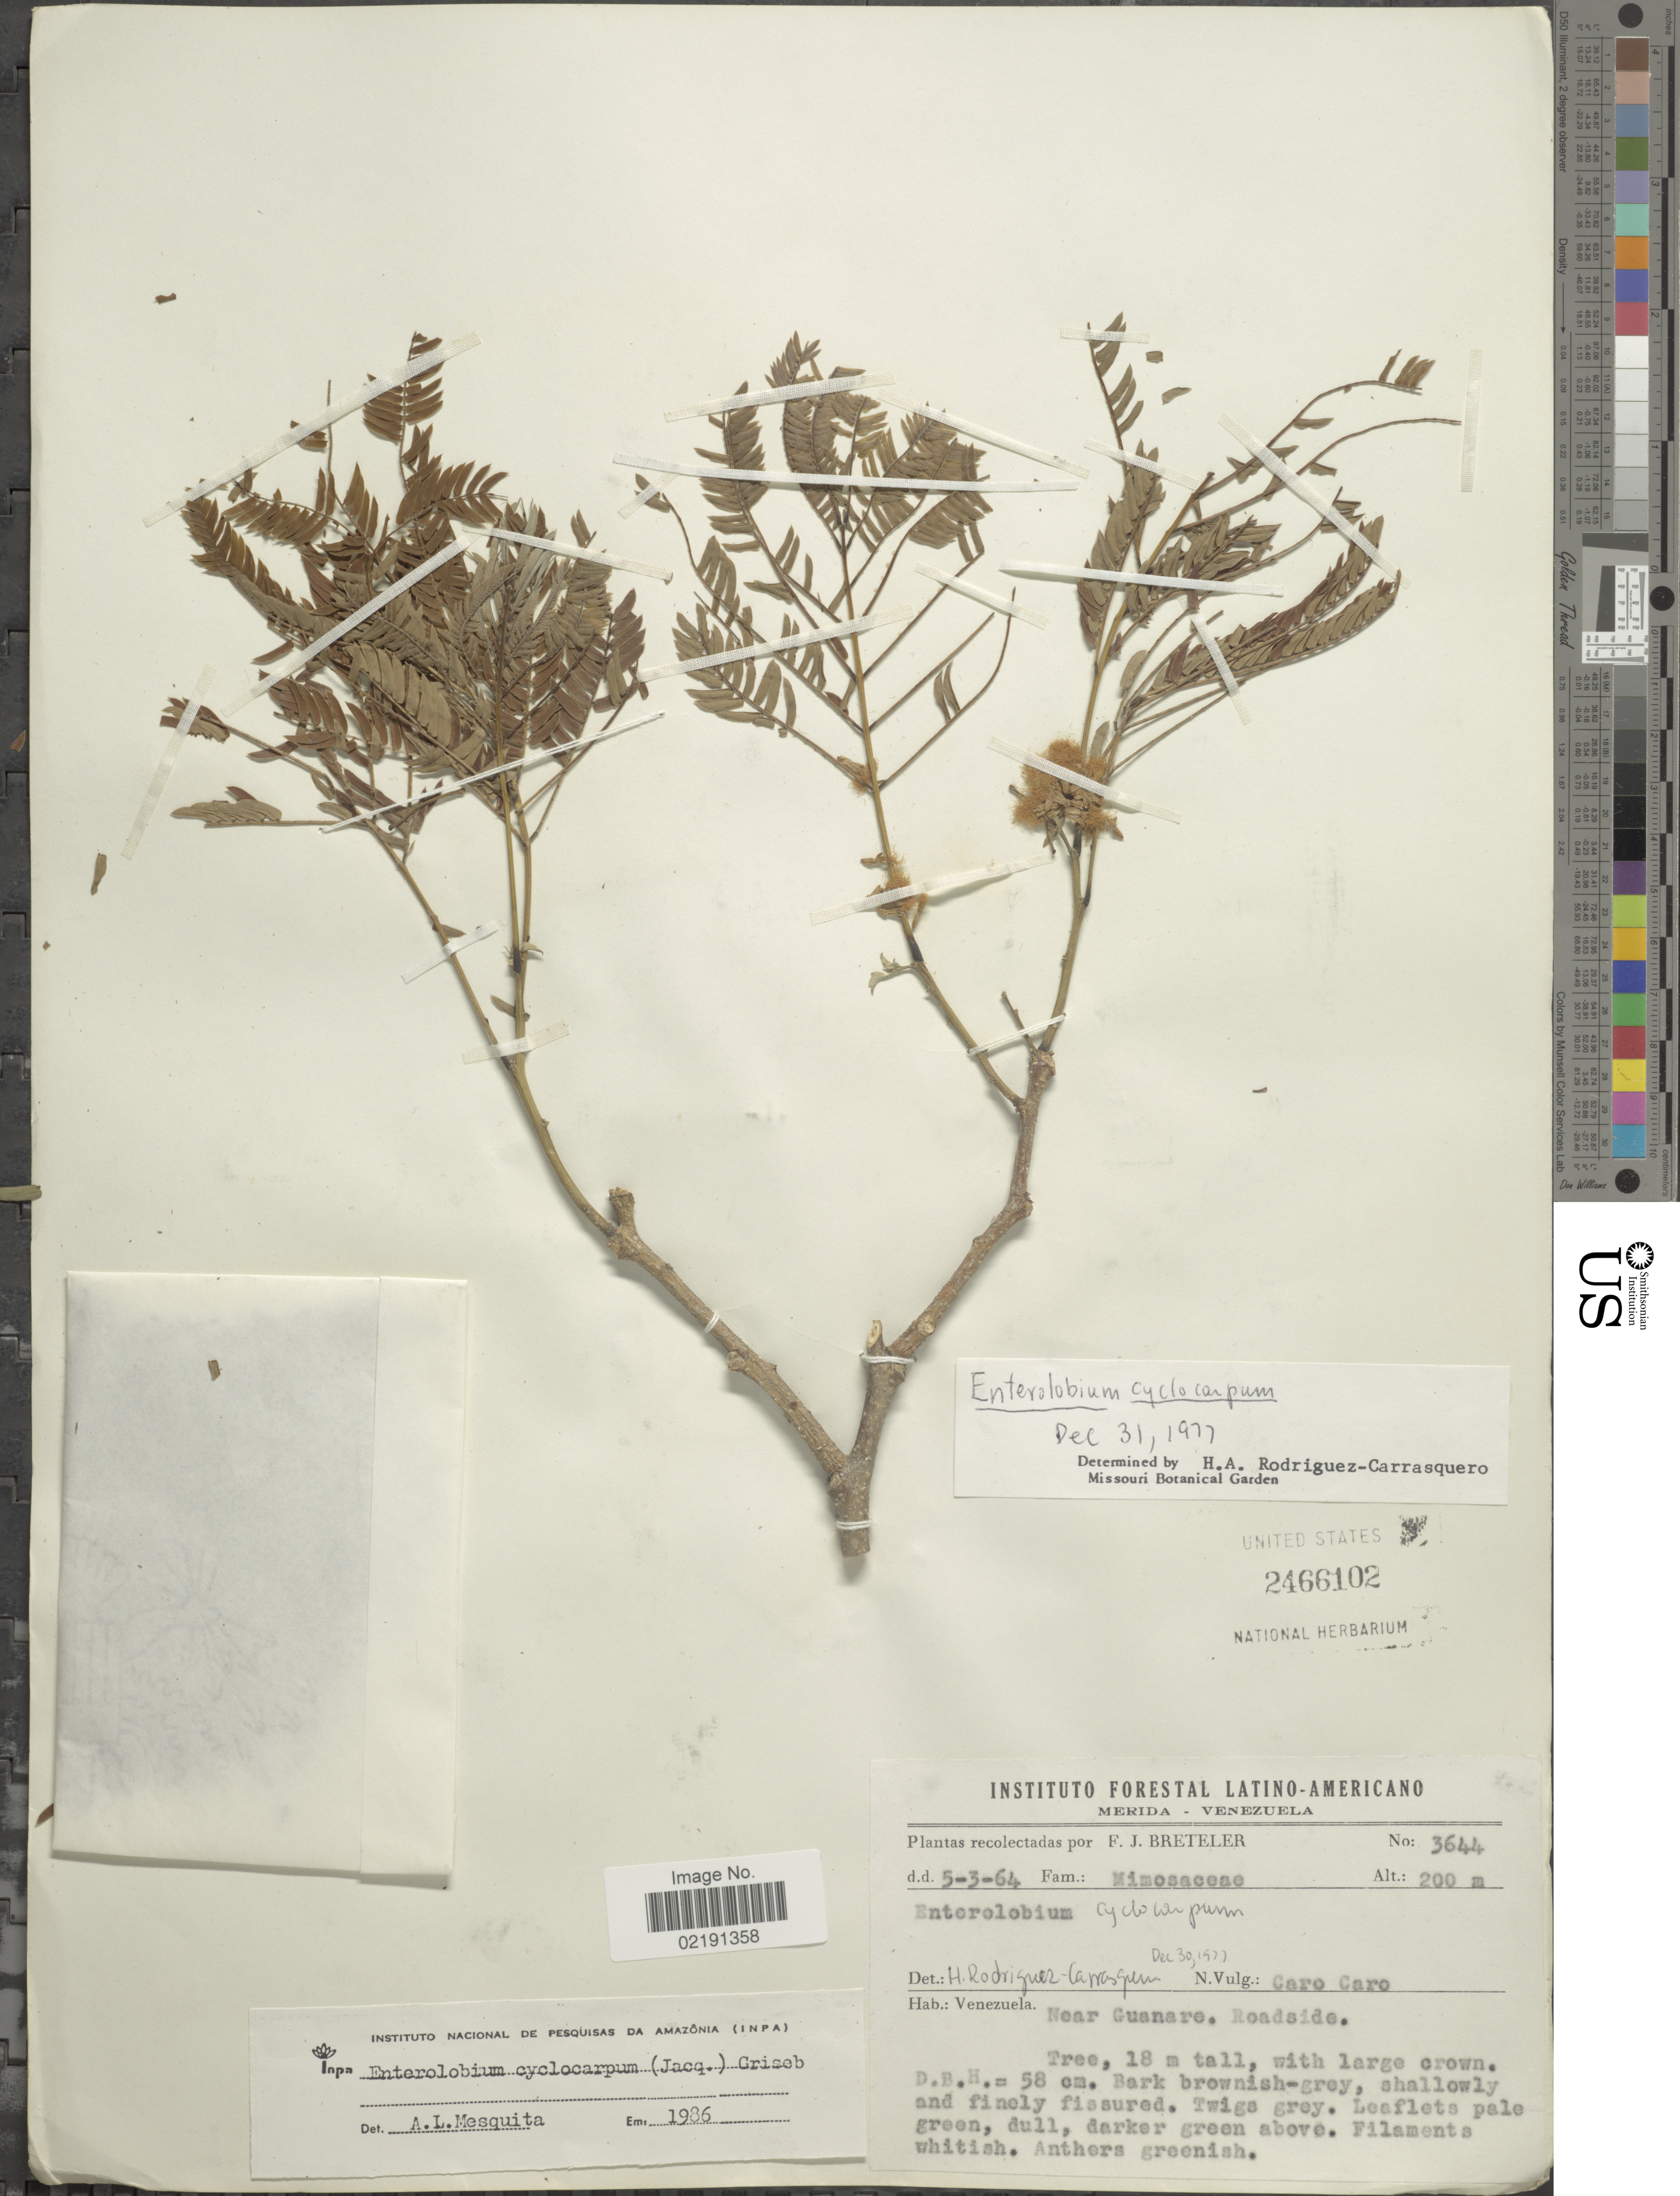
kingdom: Plantae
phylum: Tracheophyta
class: Magnoliopsida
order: Fabales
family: Fabaceae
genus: Enterolobium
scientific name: Enterolobium cyclocarpum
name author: (Jacq.) Griseb.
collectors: F. J. Breteler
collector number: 3644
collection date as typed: Transcribed d/m/y: 5/3/64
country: Venezuela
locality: Venezuela. Near Guanare. Roadside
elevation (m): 200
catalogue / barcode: US 2466102